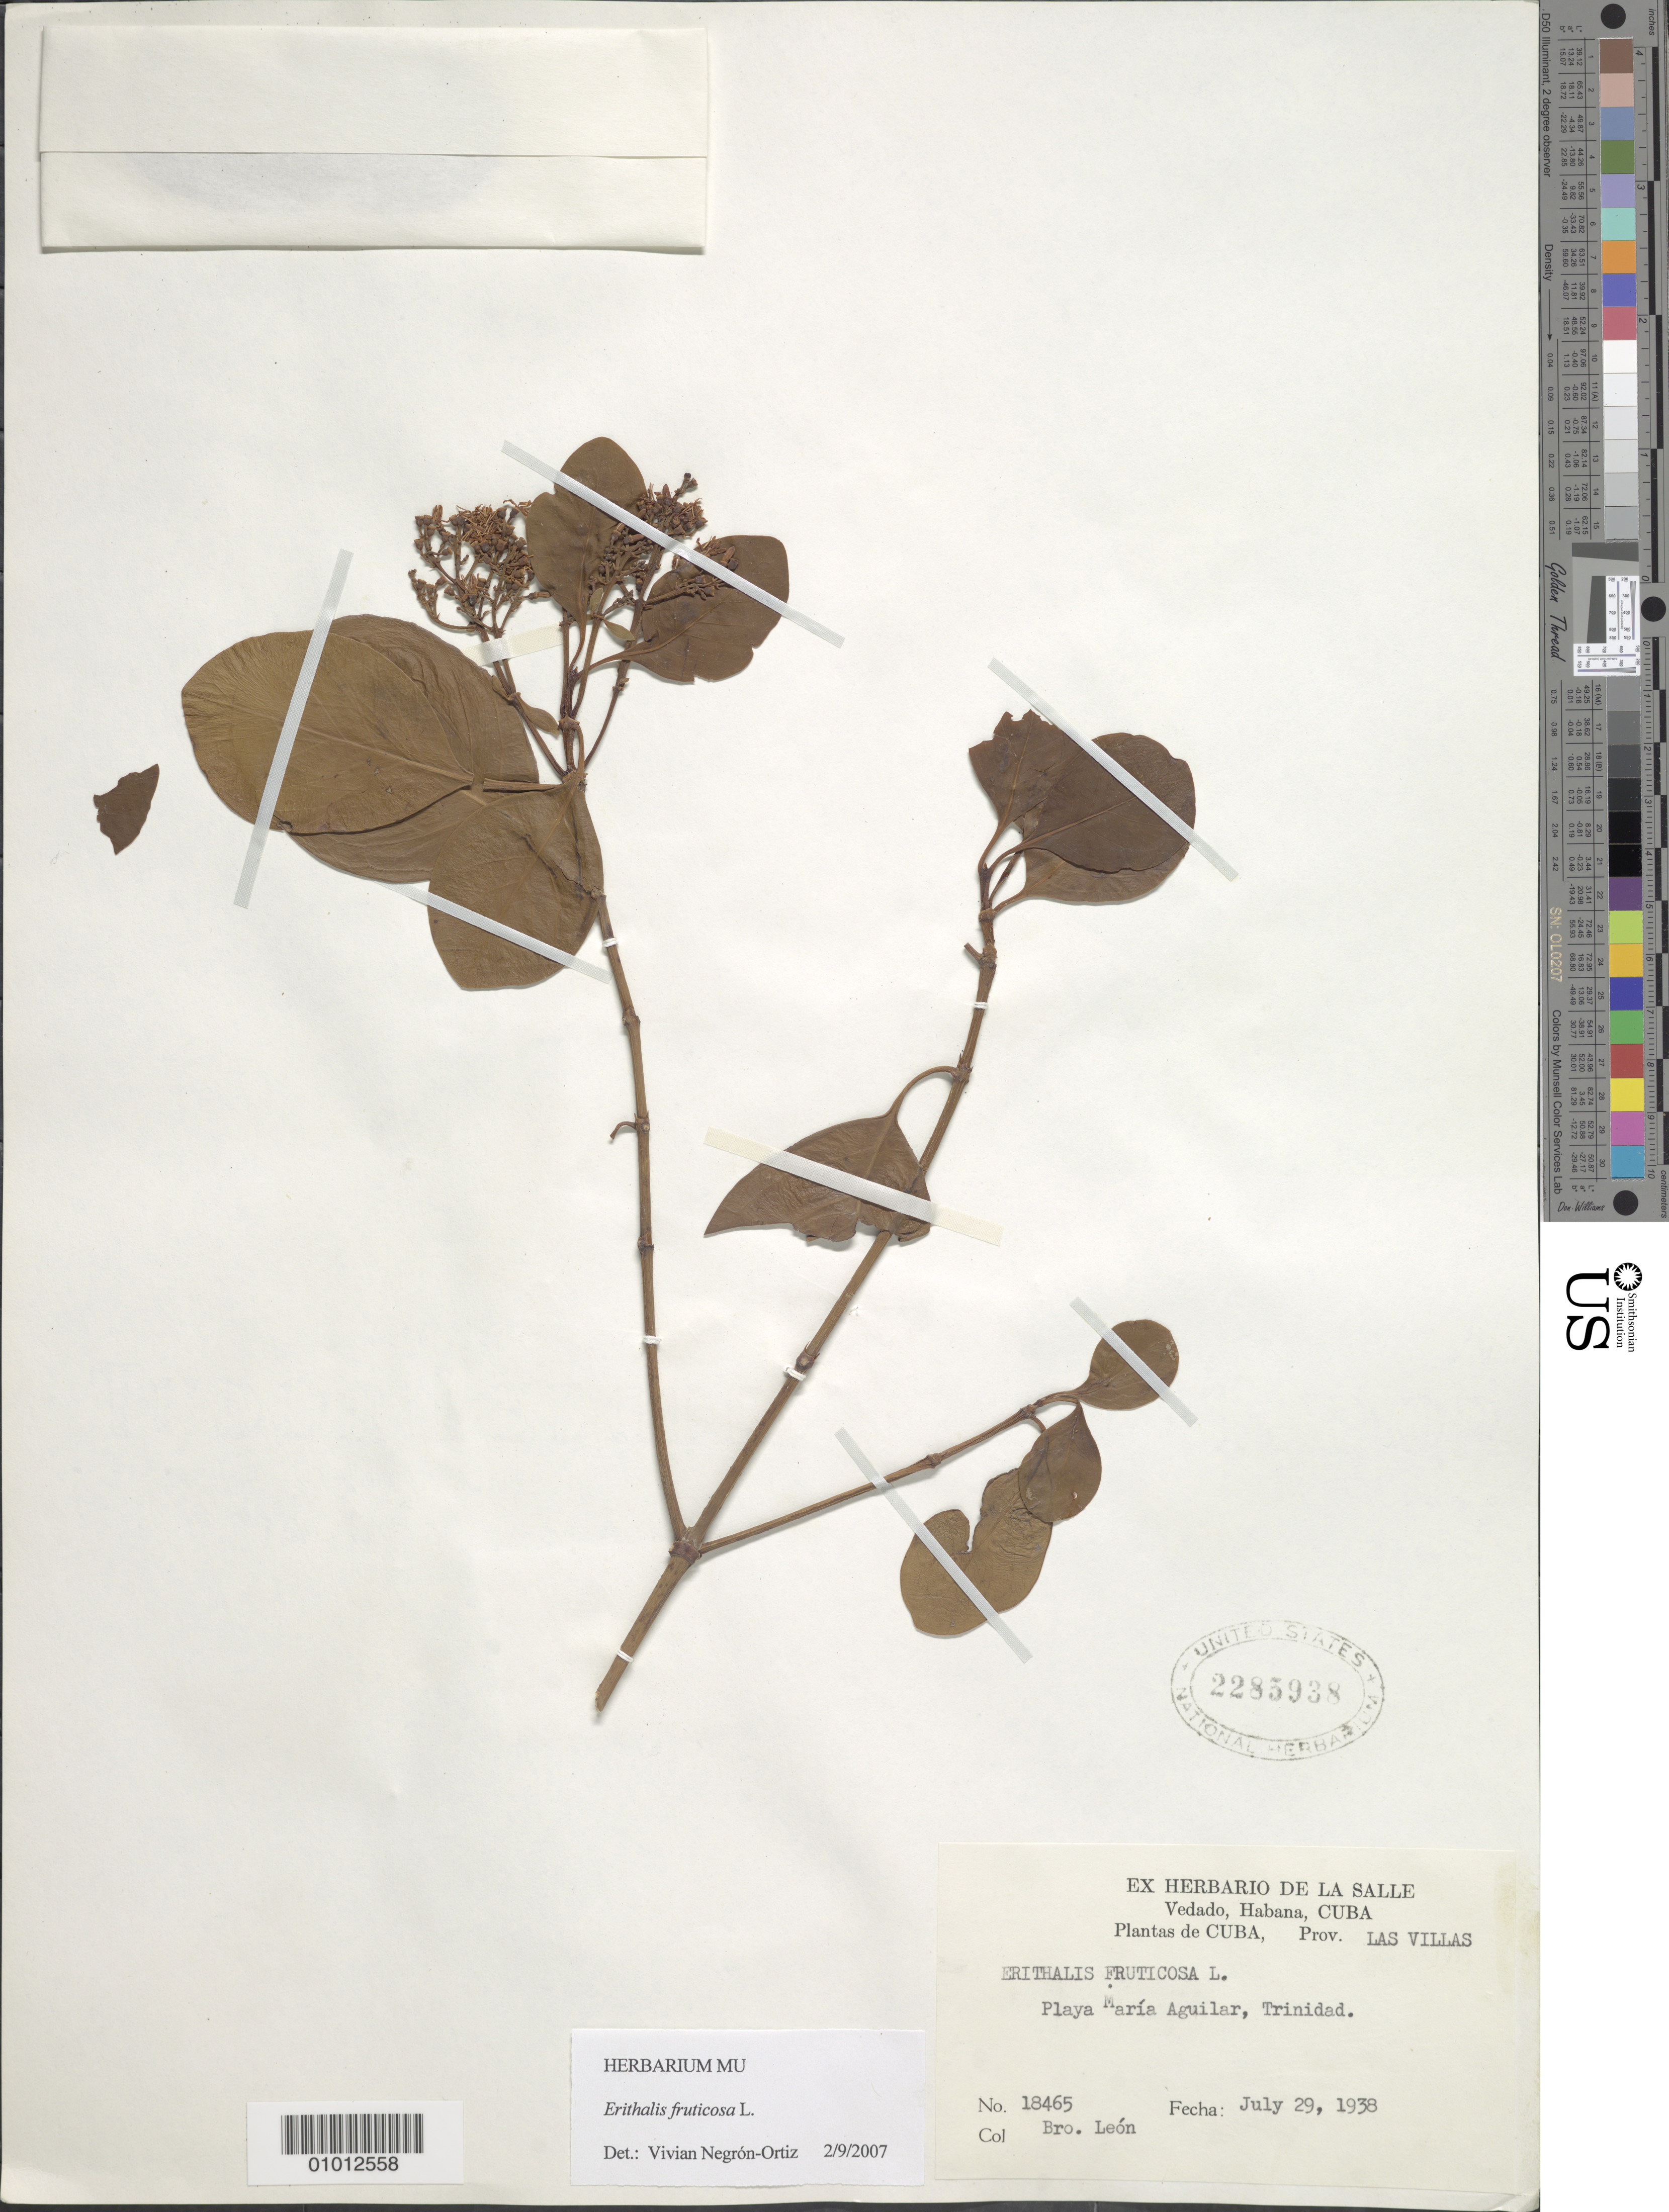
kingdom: Plantae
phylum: Tracheophyta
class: Magnoliopsida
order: Gentianales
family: Rubiaceae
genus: Erithalis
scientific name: Erithalis fruticosa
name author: L.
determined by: Negrón-Ortiz, V.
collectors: Bro. León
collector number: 18465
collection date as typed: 29 Jul 1938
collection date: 1938-07-29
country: Cuba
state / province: Las Villas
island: Cuba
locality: Playa María Aguilar, Trinidad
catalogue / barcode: US 2285938